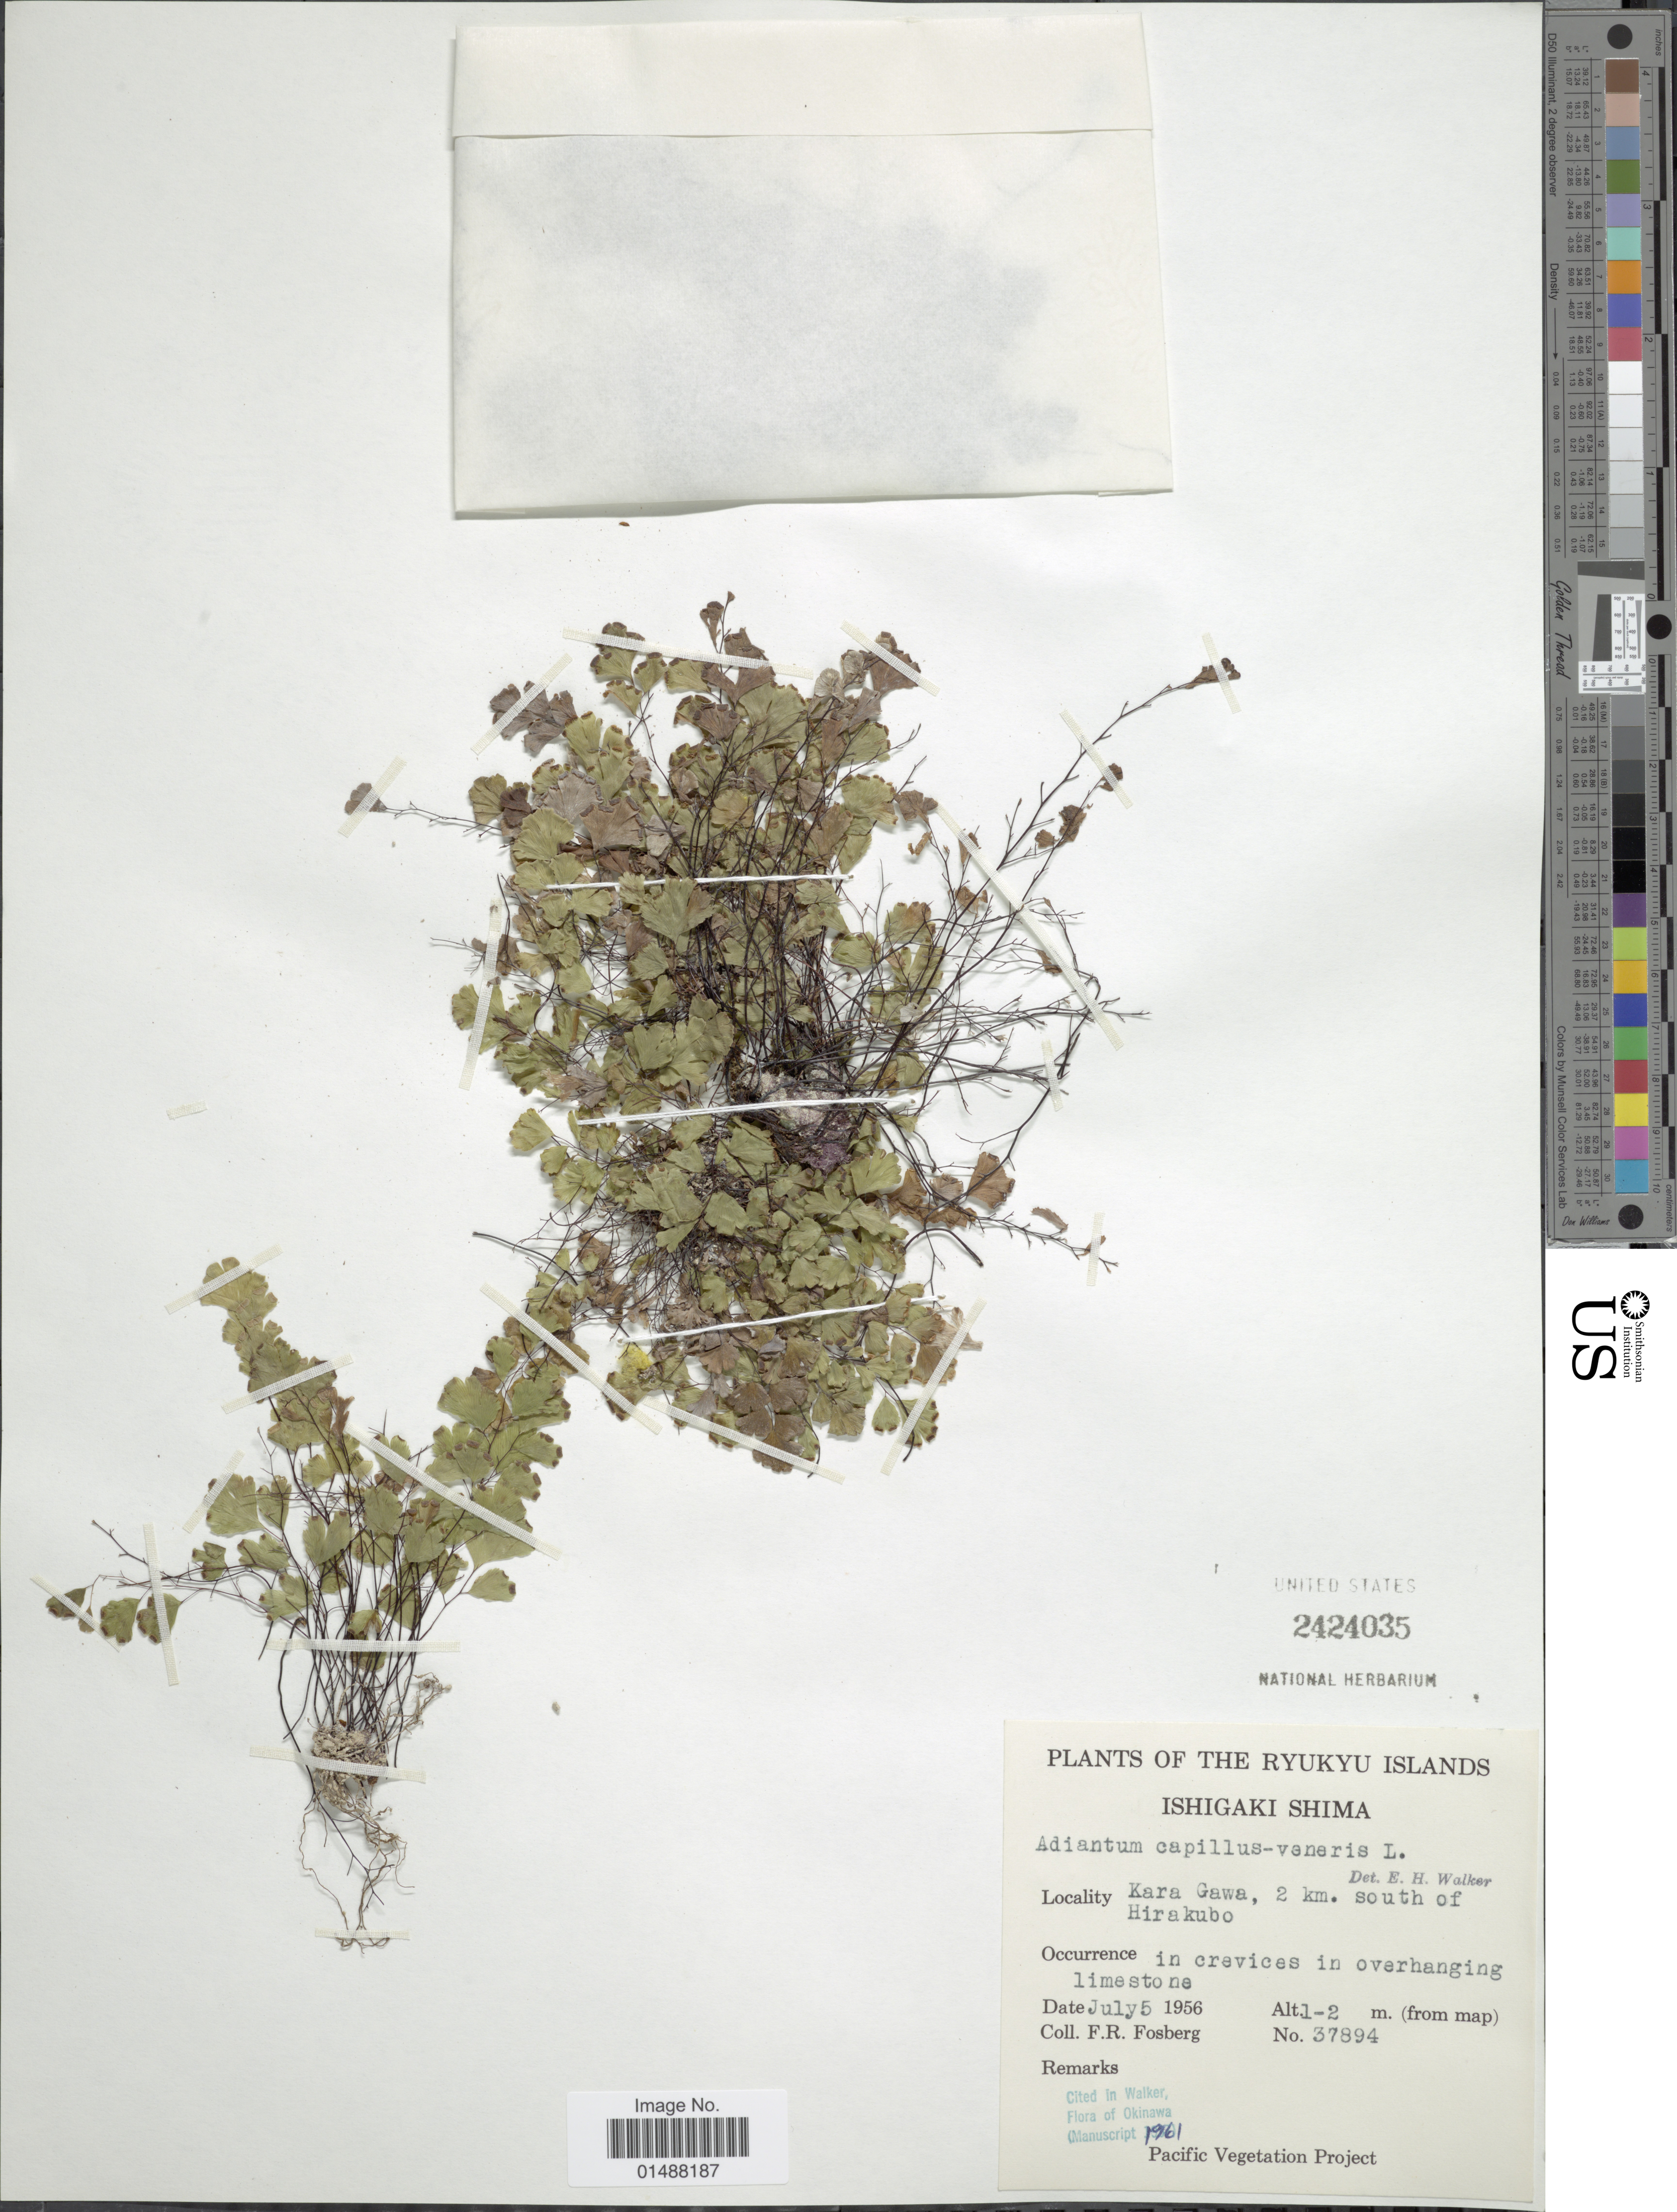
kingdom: Plantae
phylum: Tracheophyta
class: Polypodiopsida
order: Polypodiales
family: Pteridaceae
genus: Adiantum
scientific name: Adiantum capillus-veneris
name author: L.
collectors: F. R. Fosberg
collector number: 37894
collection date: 1956-07-05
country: Japan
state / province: Okinawa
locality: Ryukyu Islands, Ishigaki Shima, Kara Gawa, 2 km. south of Hirakubo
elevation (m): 1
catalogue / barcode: US 2424035